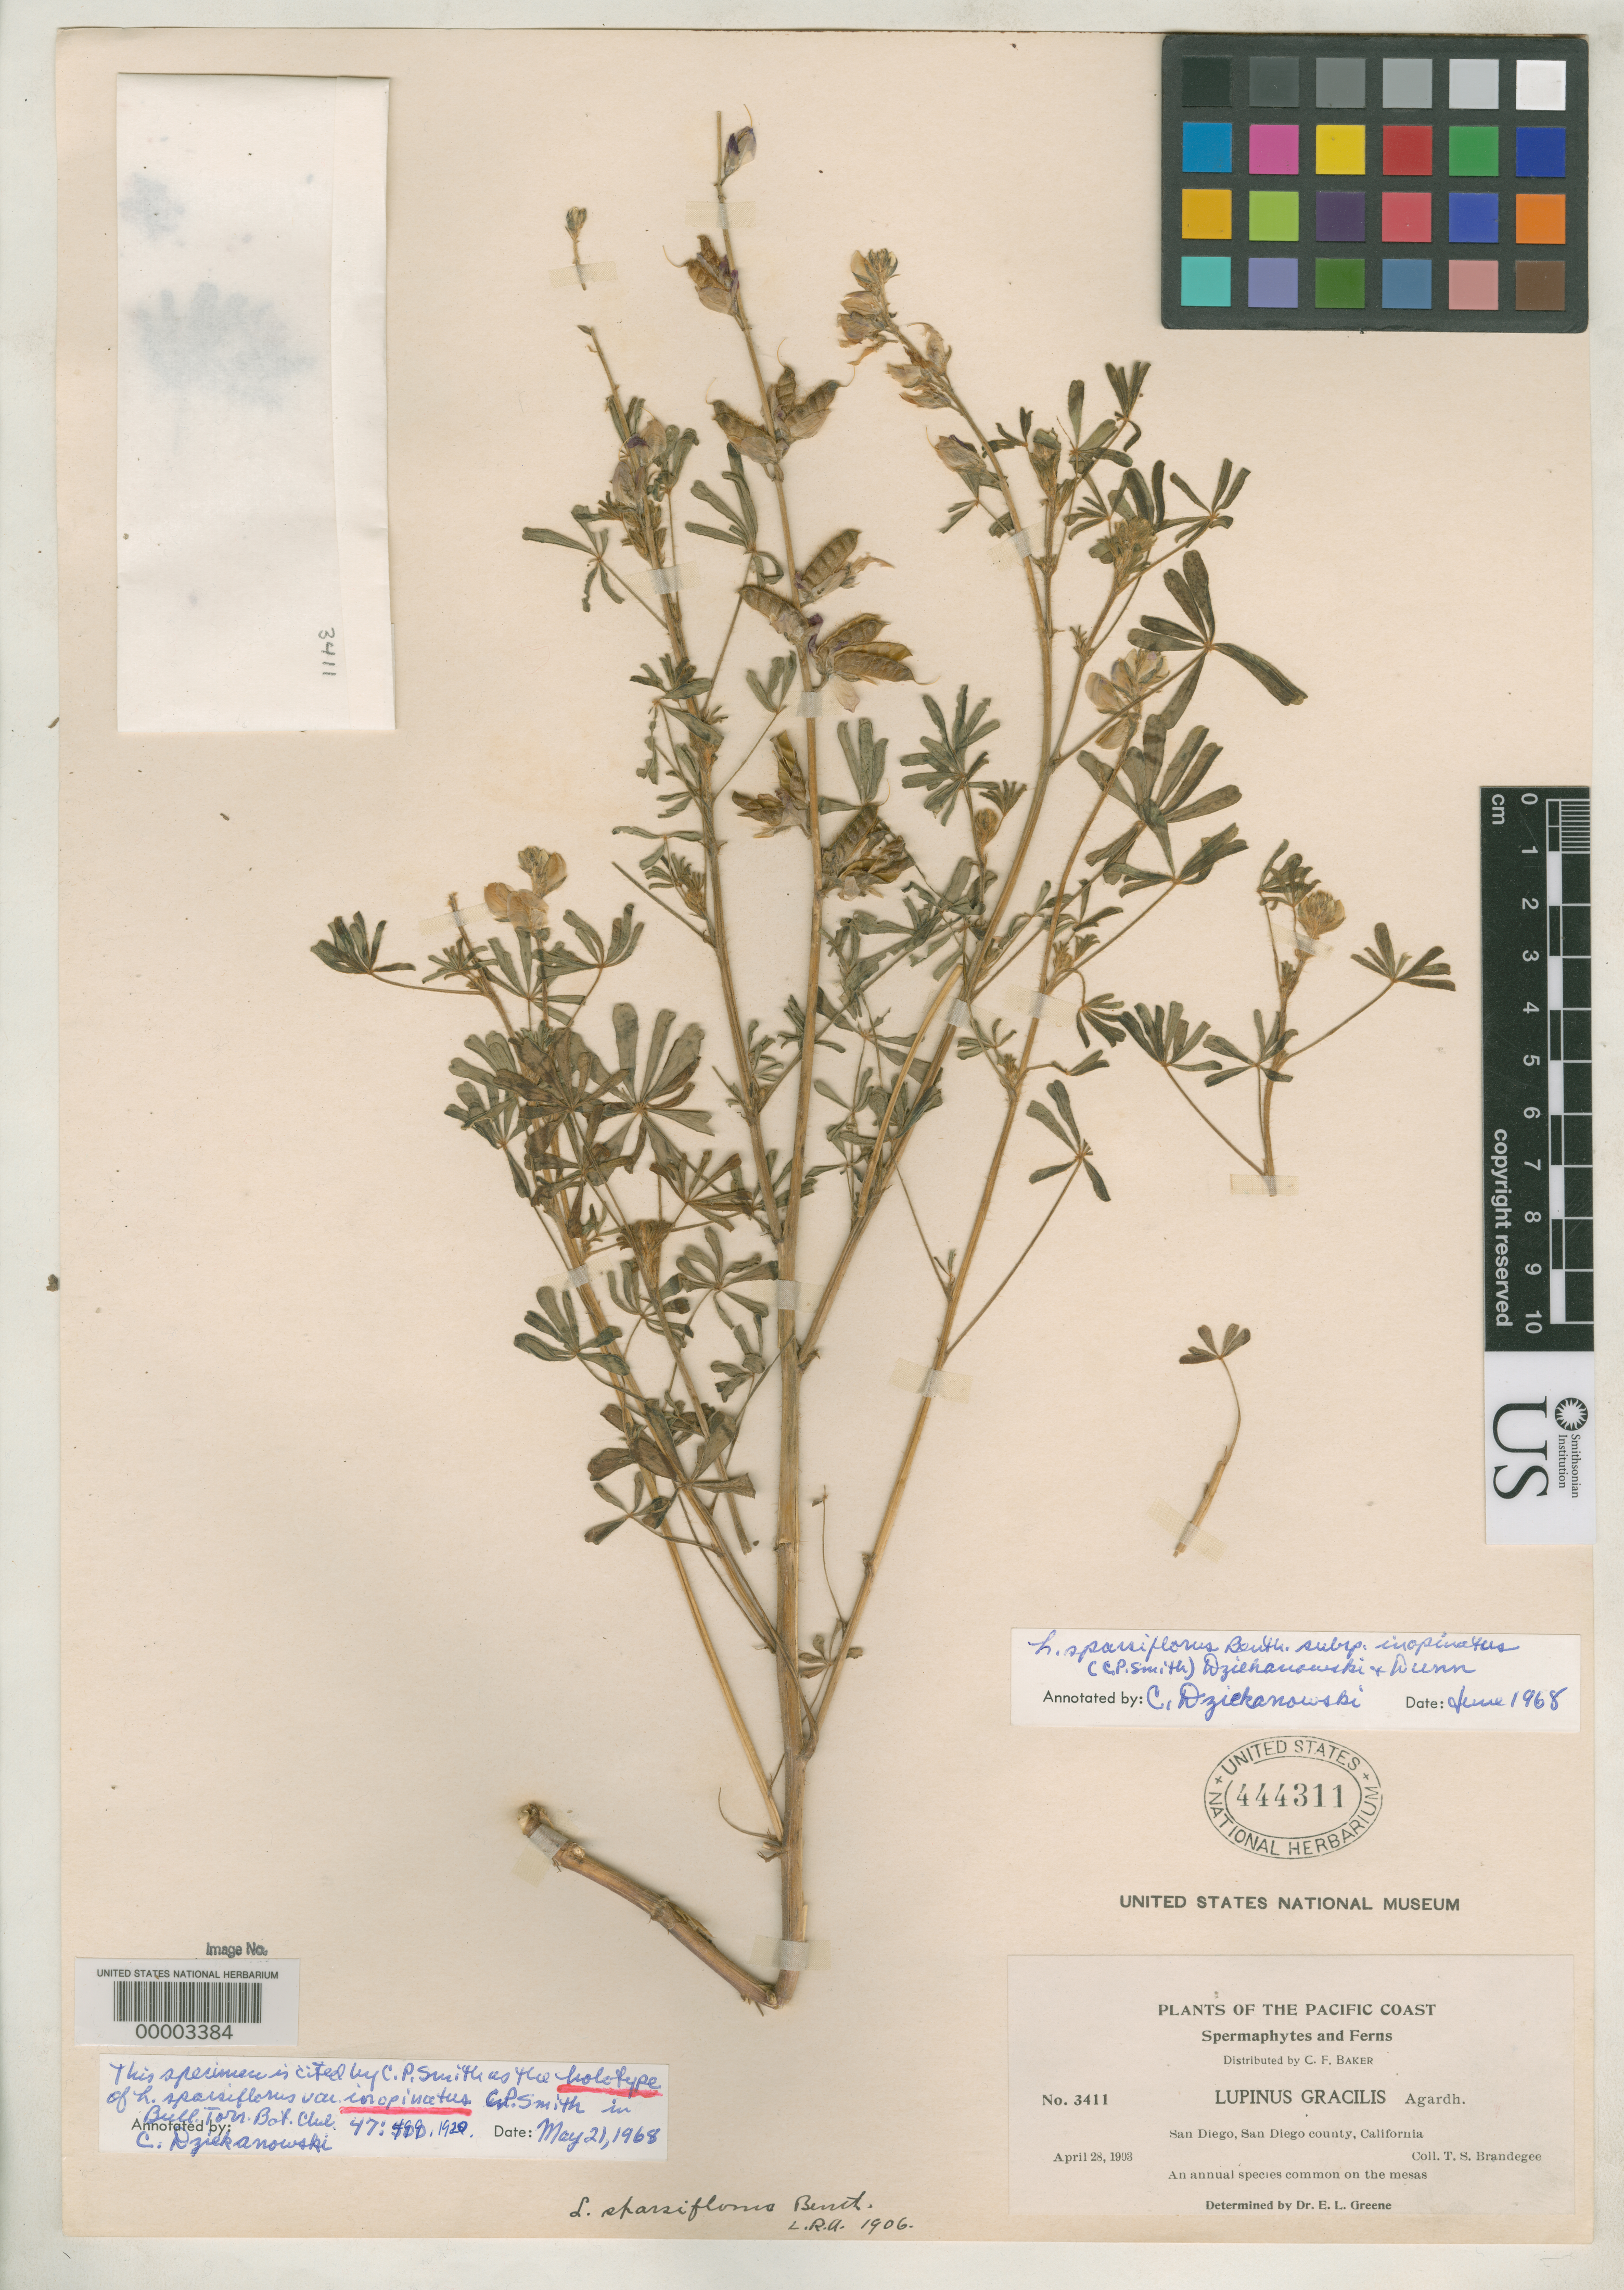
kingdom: Plantae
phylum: Tracheophyta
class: Magnoliopsida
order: Fabales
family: Fabaceae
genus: Lupinus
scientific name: Lupinus sparsiflorus var. inopinatus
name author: C.P. Sm.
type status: Holotype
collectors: T. S. Brandegee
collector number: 3411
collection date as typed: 28 Apr 1903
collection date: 1903-04-28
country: United States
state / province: California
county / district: San Diego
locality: San Diego.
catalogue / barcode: US 444311